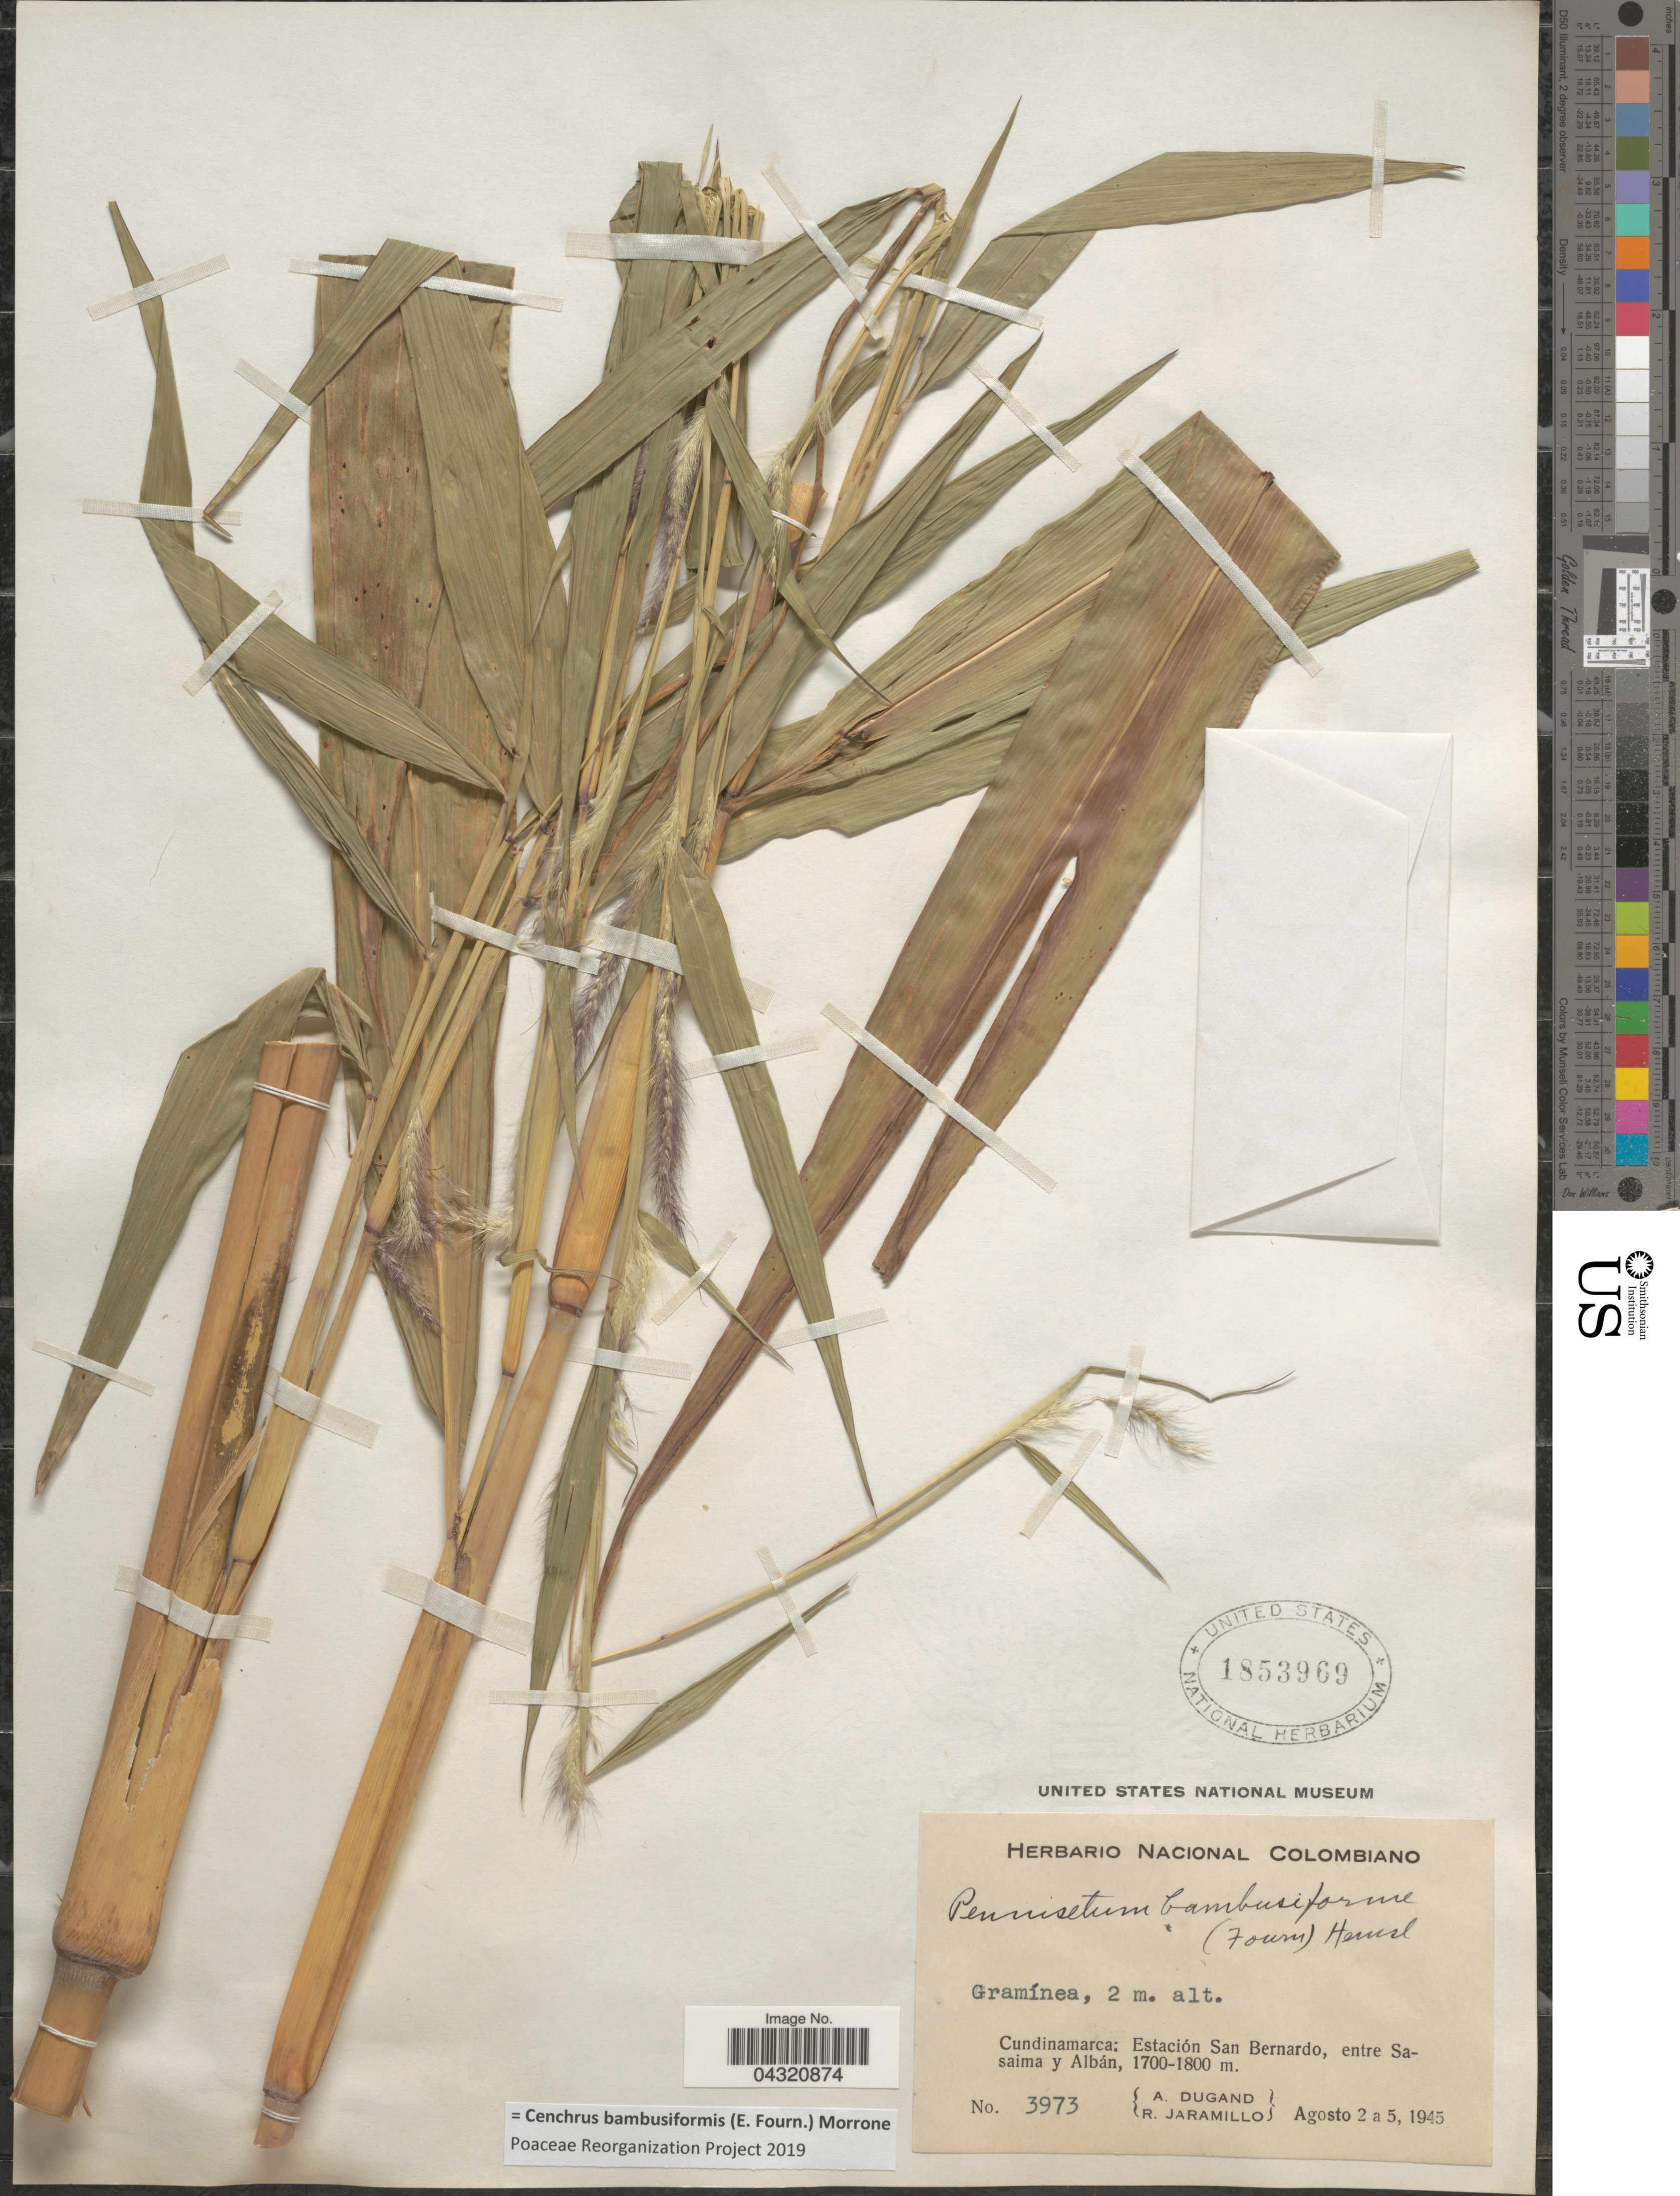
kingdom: Plantae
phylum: Tracheophyta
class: Liliopsida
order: Poales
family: Poaceae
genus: Cenchrus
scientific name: Cenchrus bambusiformis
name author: (E. Fourn.) Morrone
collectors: A. Dugand & R. Jaramillo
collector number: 3973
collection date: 1945-08-02/1945-08-05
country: Colombia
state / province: Cundinamarca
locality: Estación San Bernardo, entre Sasaima y Albán.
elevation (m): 1700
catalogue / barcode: US 1853969